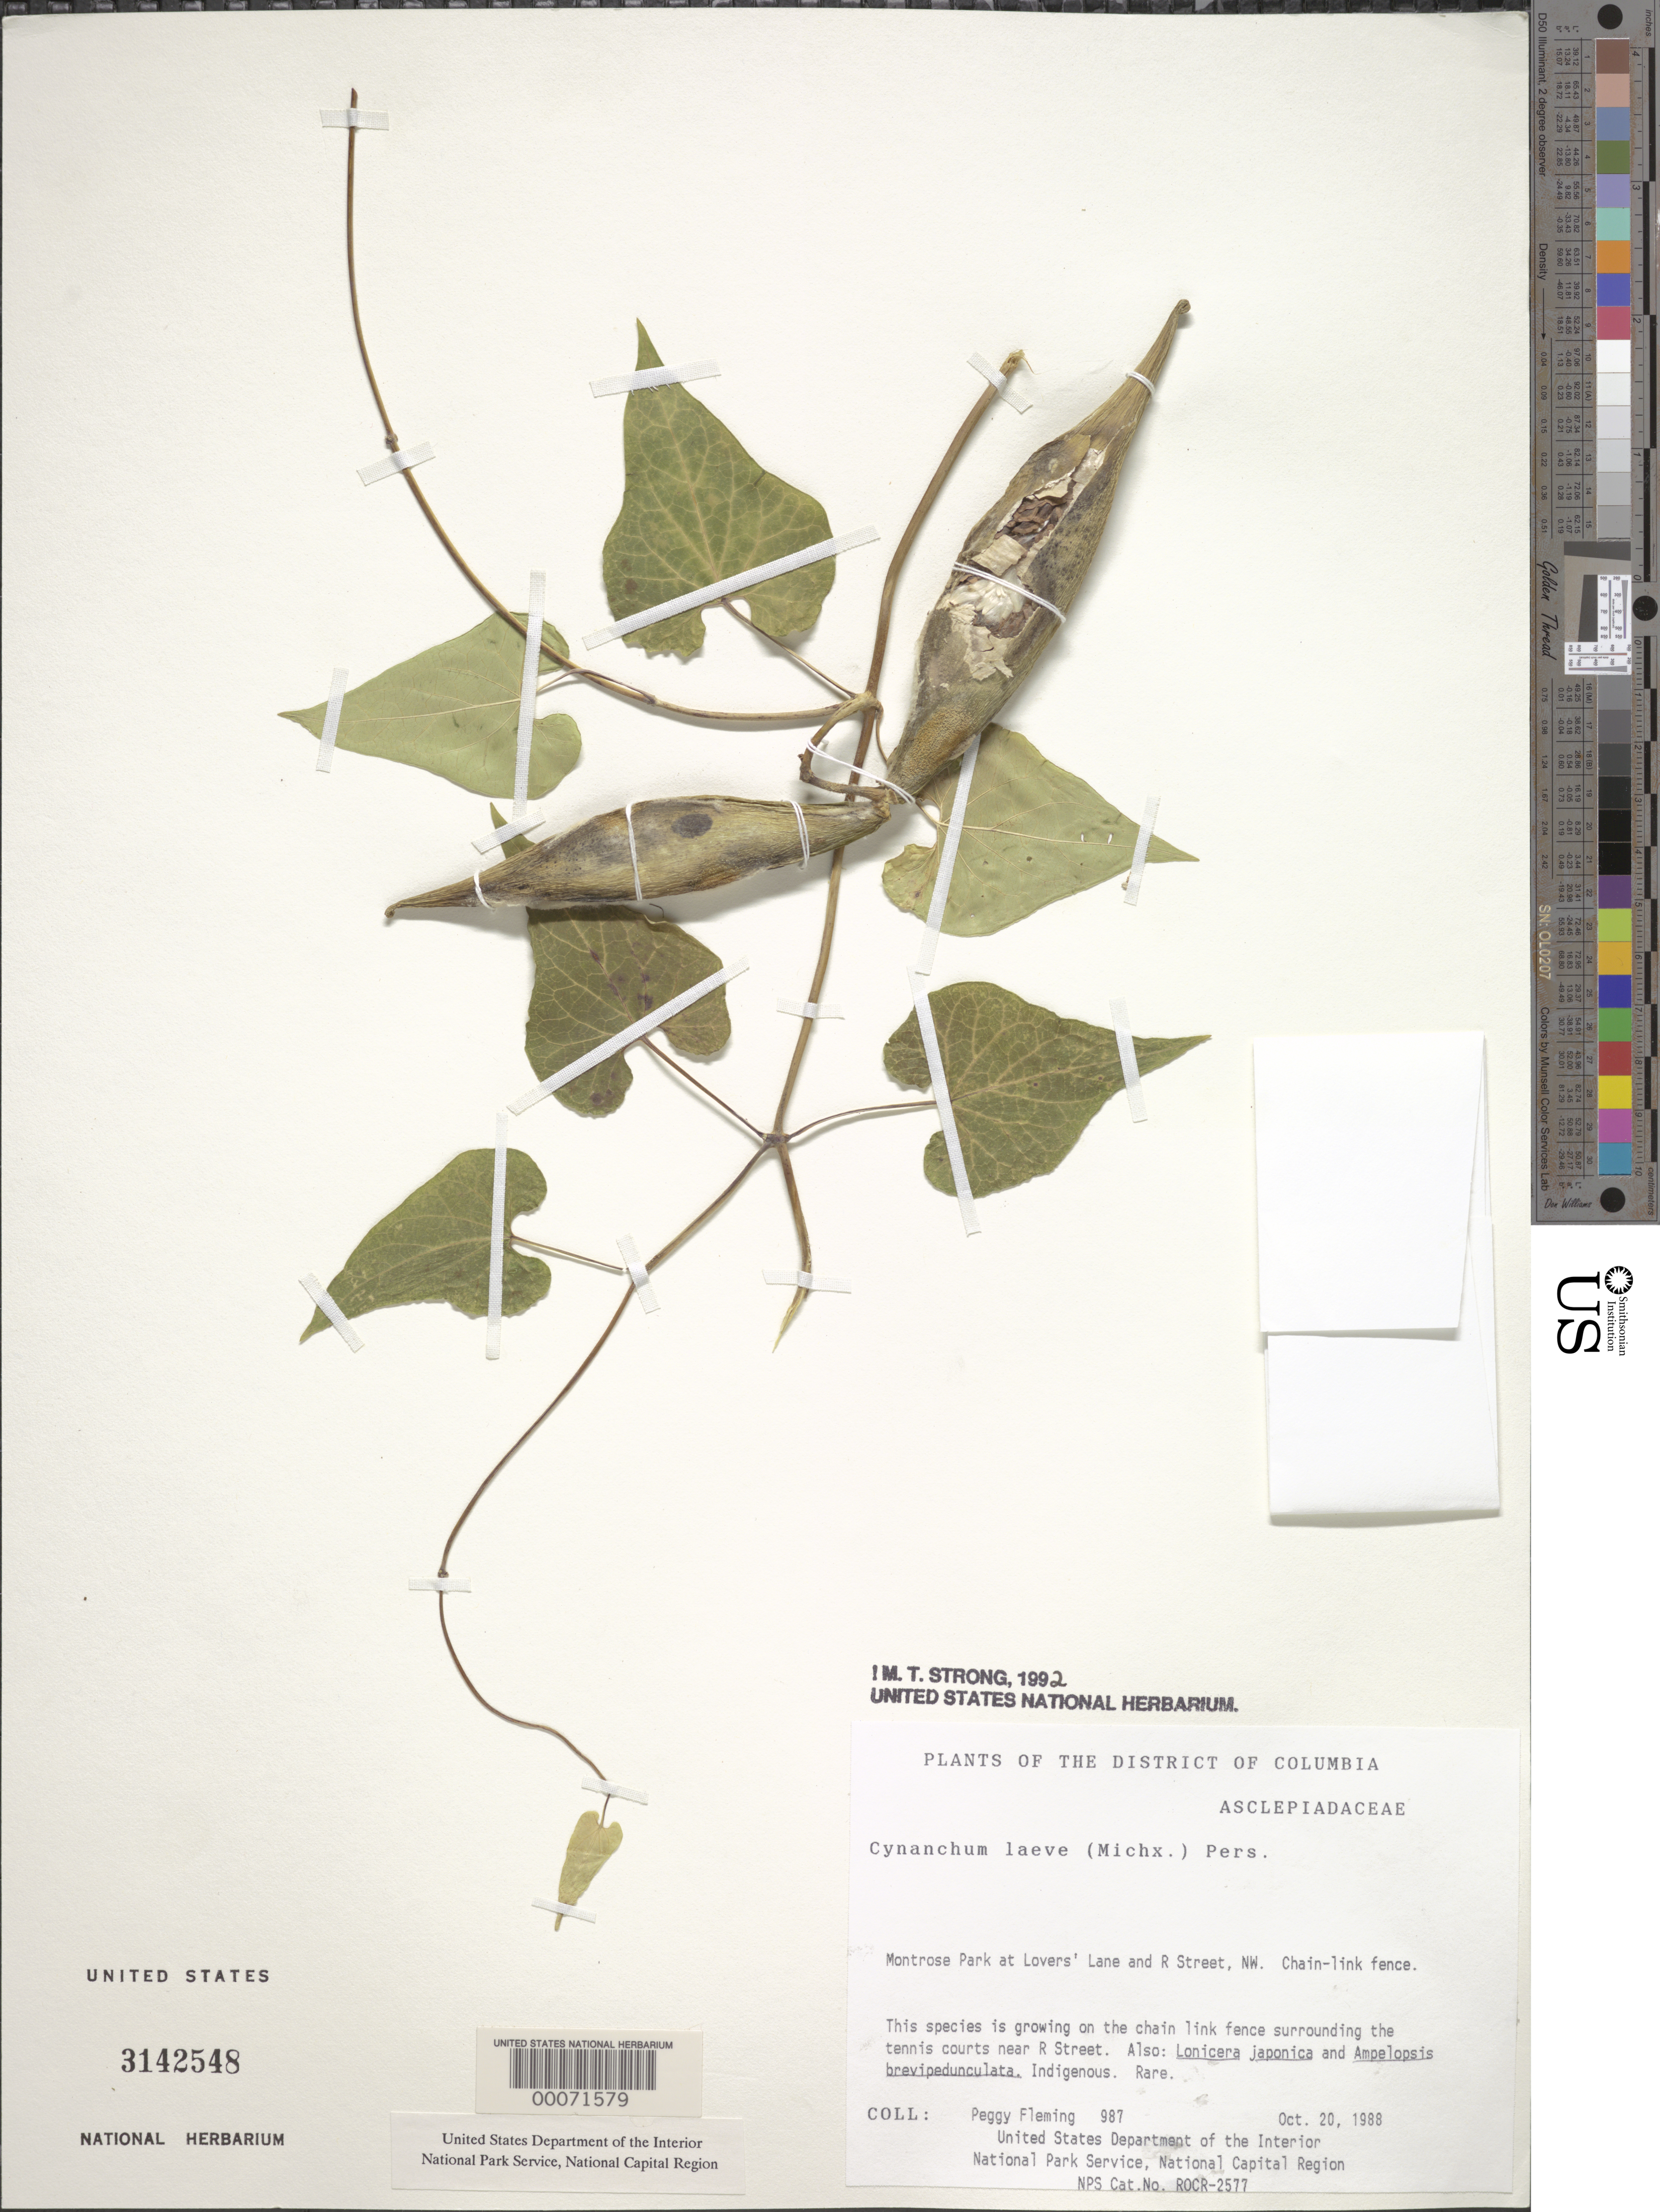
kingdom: Plantae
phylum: Tracheophyta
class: Magnoliopsida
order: Gentianales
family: Apocynaceae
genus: Cynanchum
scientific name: Cynanchum laeve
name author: (Michx.) Pers.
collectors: P. Fleming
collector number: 987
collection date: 1988-10-20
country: United States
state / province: District of Columbia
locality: The District of Columbia. Montrose Park at Lovers' Lane and R Street, NW. Chain-link fence. On the chain link fence surrounding the tennis courts near R street.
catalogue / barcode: US 3142548